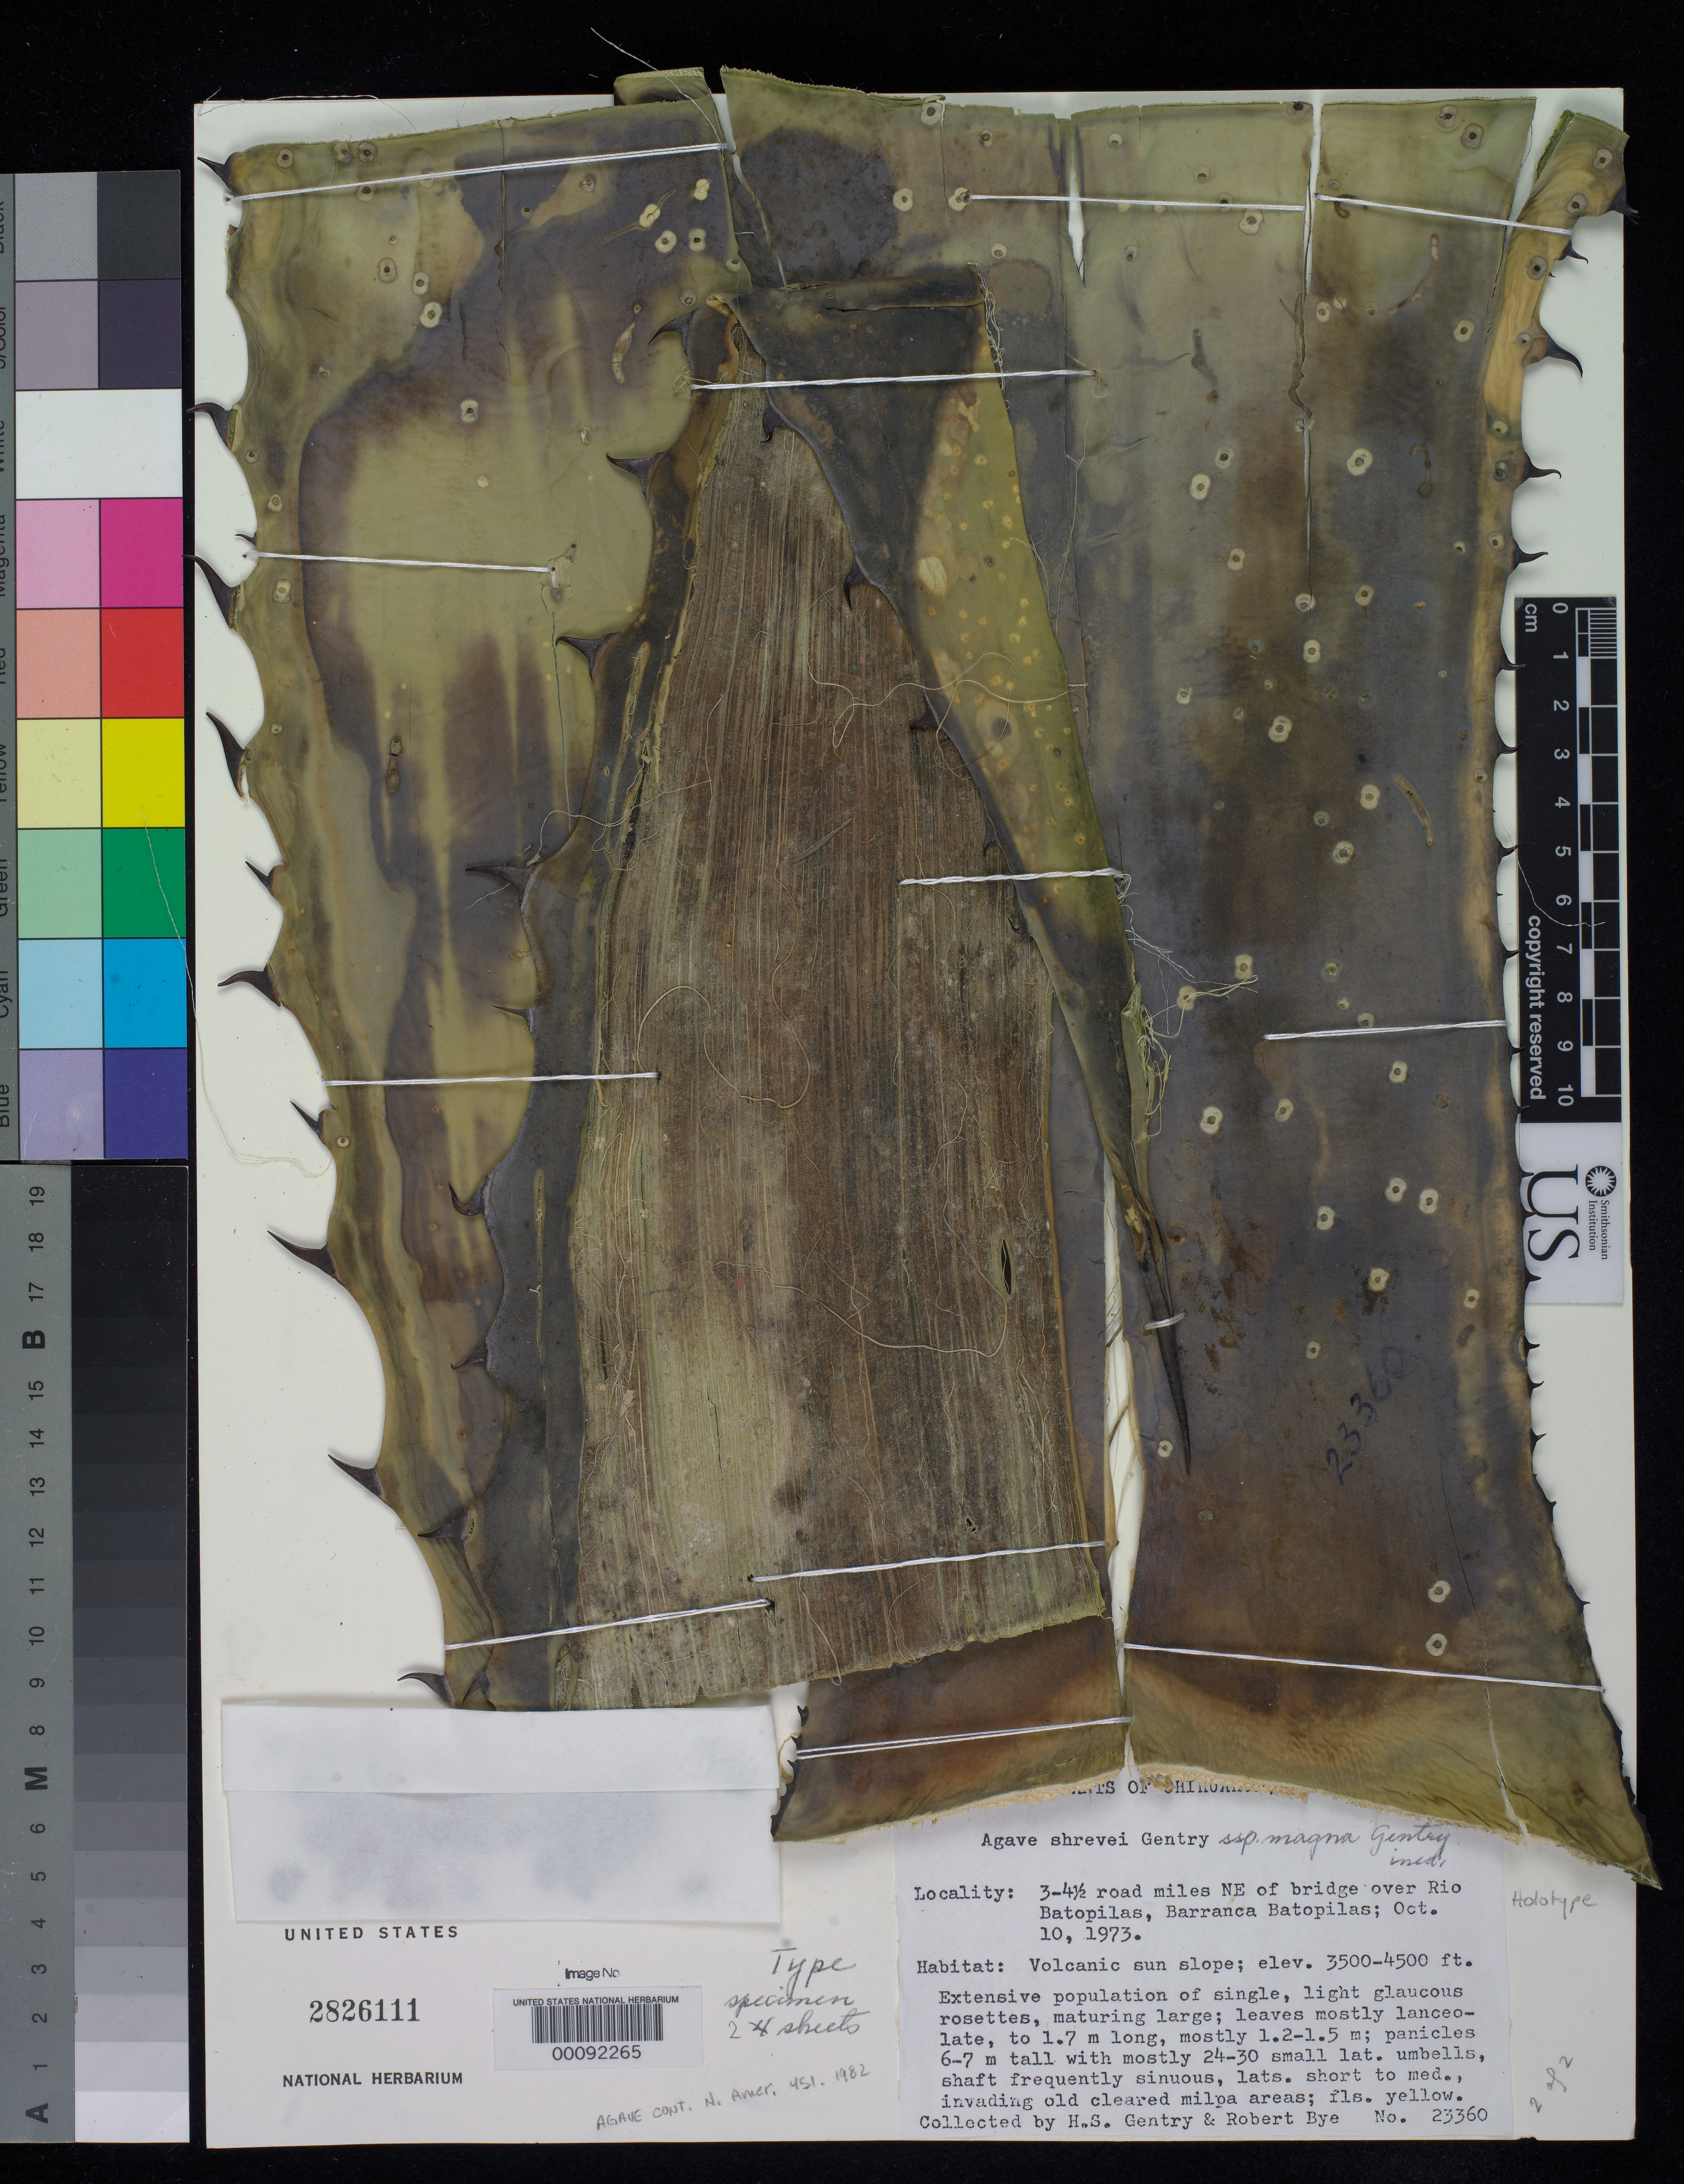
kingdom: Plantae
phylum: Tracheophyta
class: Liliopsida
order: Asparagales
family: Asparagaceae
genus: Agave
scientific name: Agave shrevei subsp. magna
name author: Gentry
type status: Holotype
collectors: H. S. Gentry & R. A. Bye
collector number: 23360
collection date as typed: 10 Oct 1973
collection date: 1973-10-10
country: Mexico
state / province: Chihuahua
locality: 3 - 4.5 road miles NE of bridge over Rio Batopilas, Barranca Batopilas.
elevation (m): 1067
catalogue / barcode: US 2826111